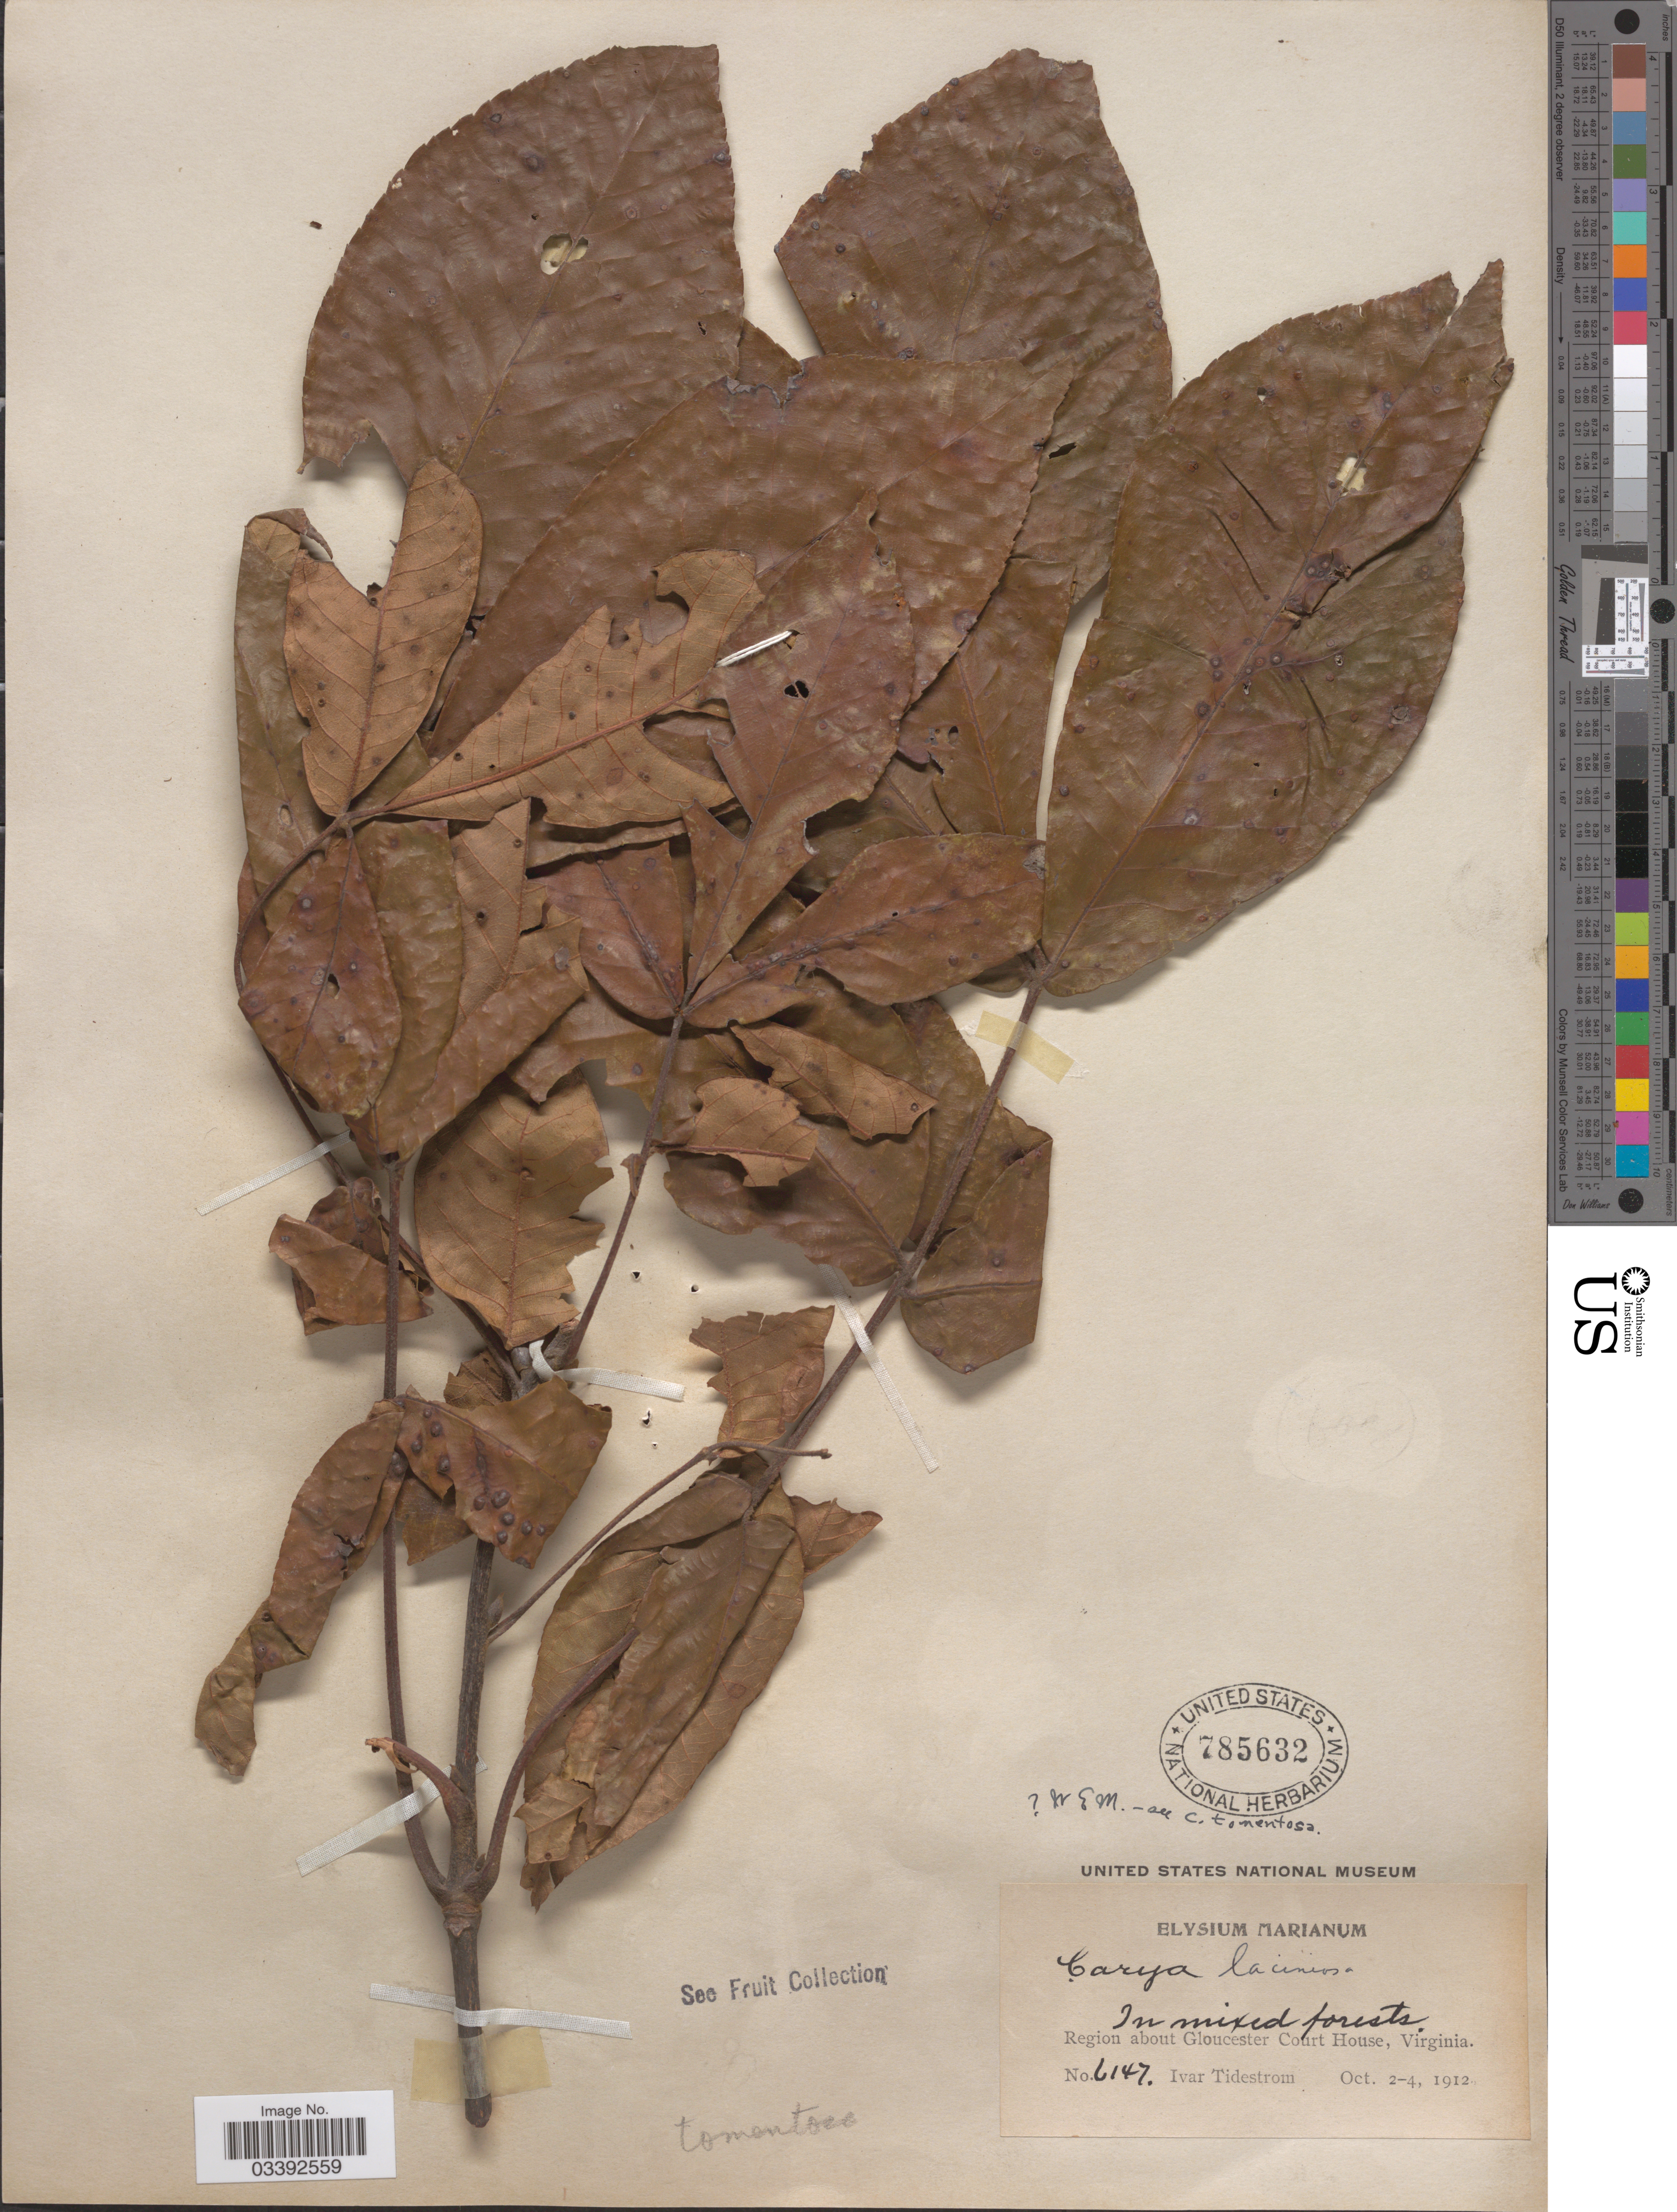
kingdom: Plantae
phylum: Tracheophyta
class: Magnoliopsida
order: Fagales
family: Juglandaceae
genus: Carya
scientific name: Carya tomentosa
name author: (Lam.) Nutt.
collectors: I. F. Tidestrom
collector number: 6147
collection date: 1912-10-02/1912-10-04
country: United States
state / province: Virginia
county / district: Gloucester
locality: Region about Gloucester Court House.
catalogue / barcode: US 785632